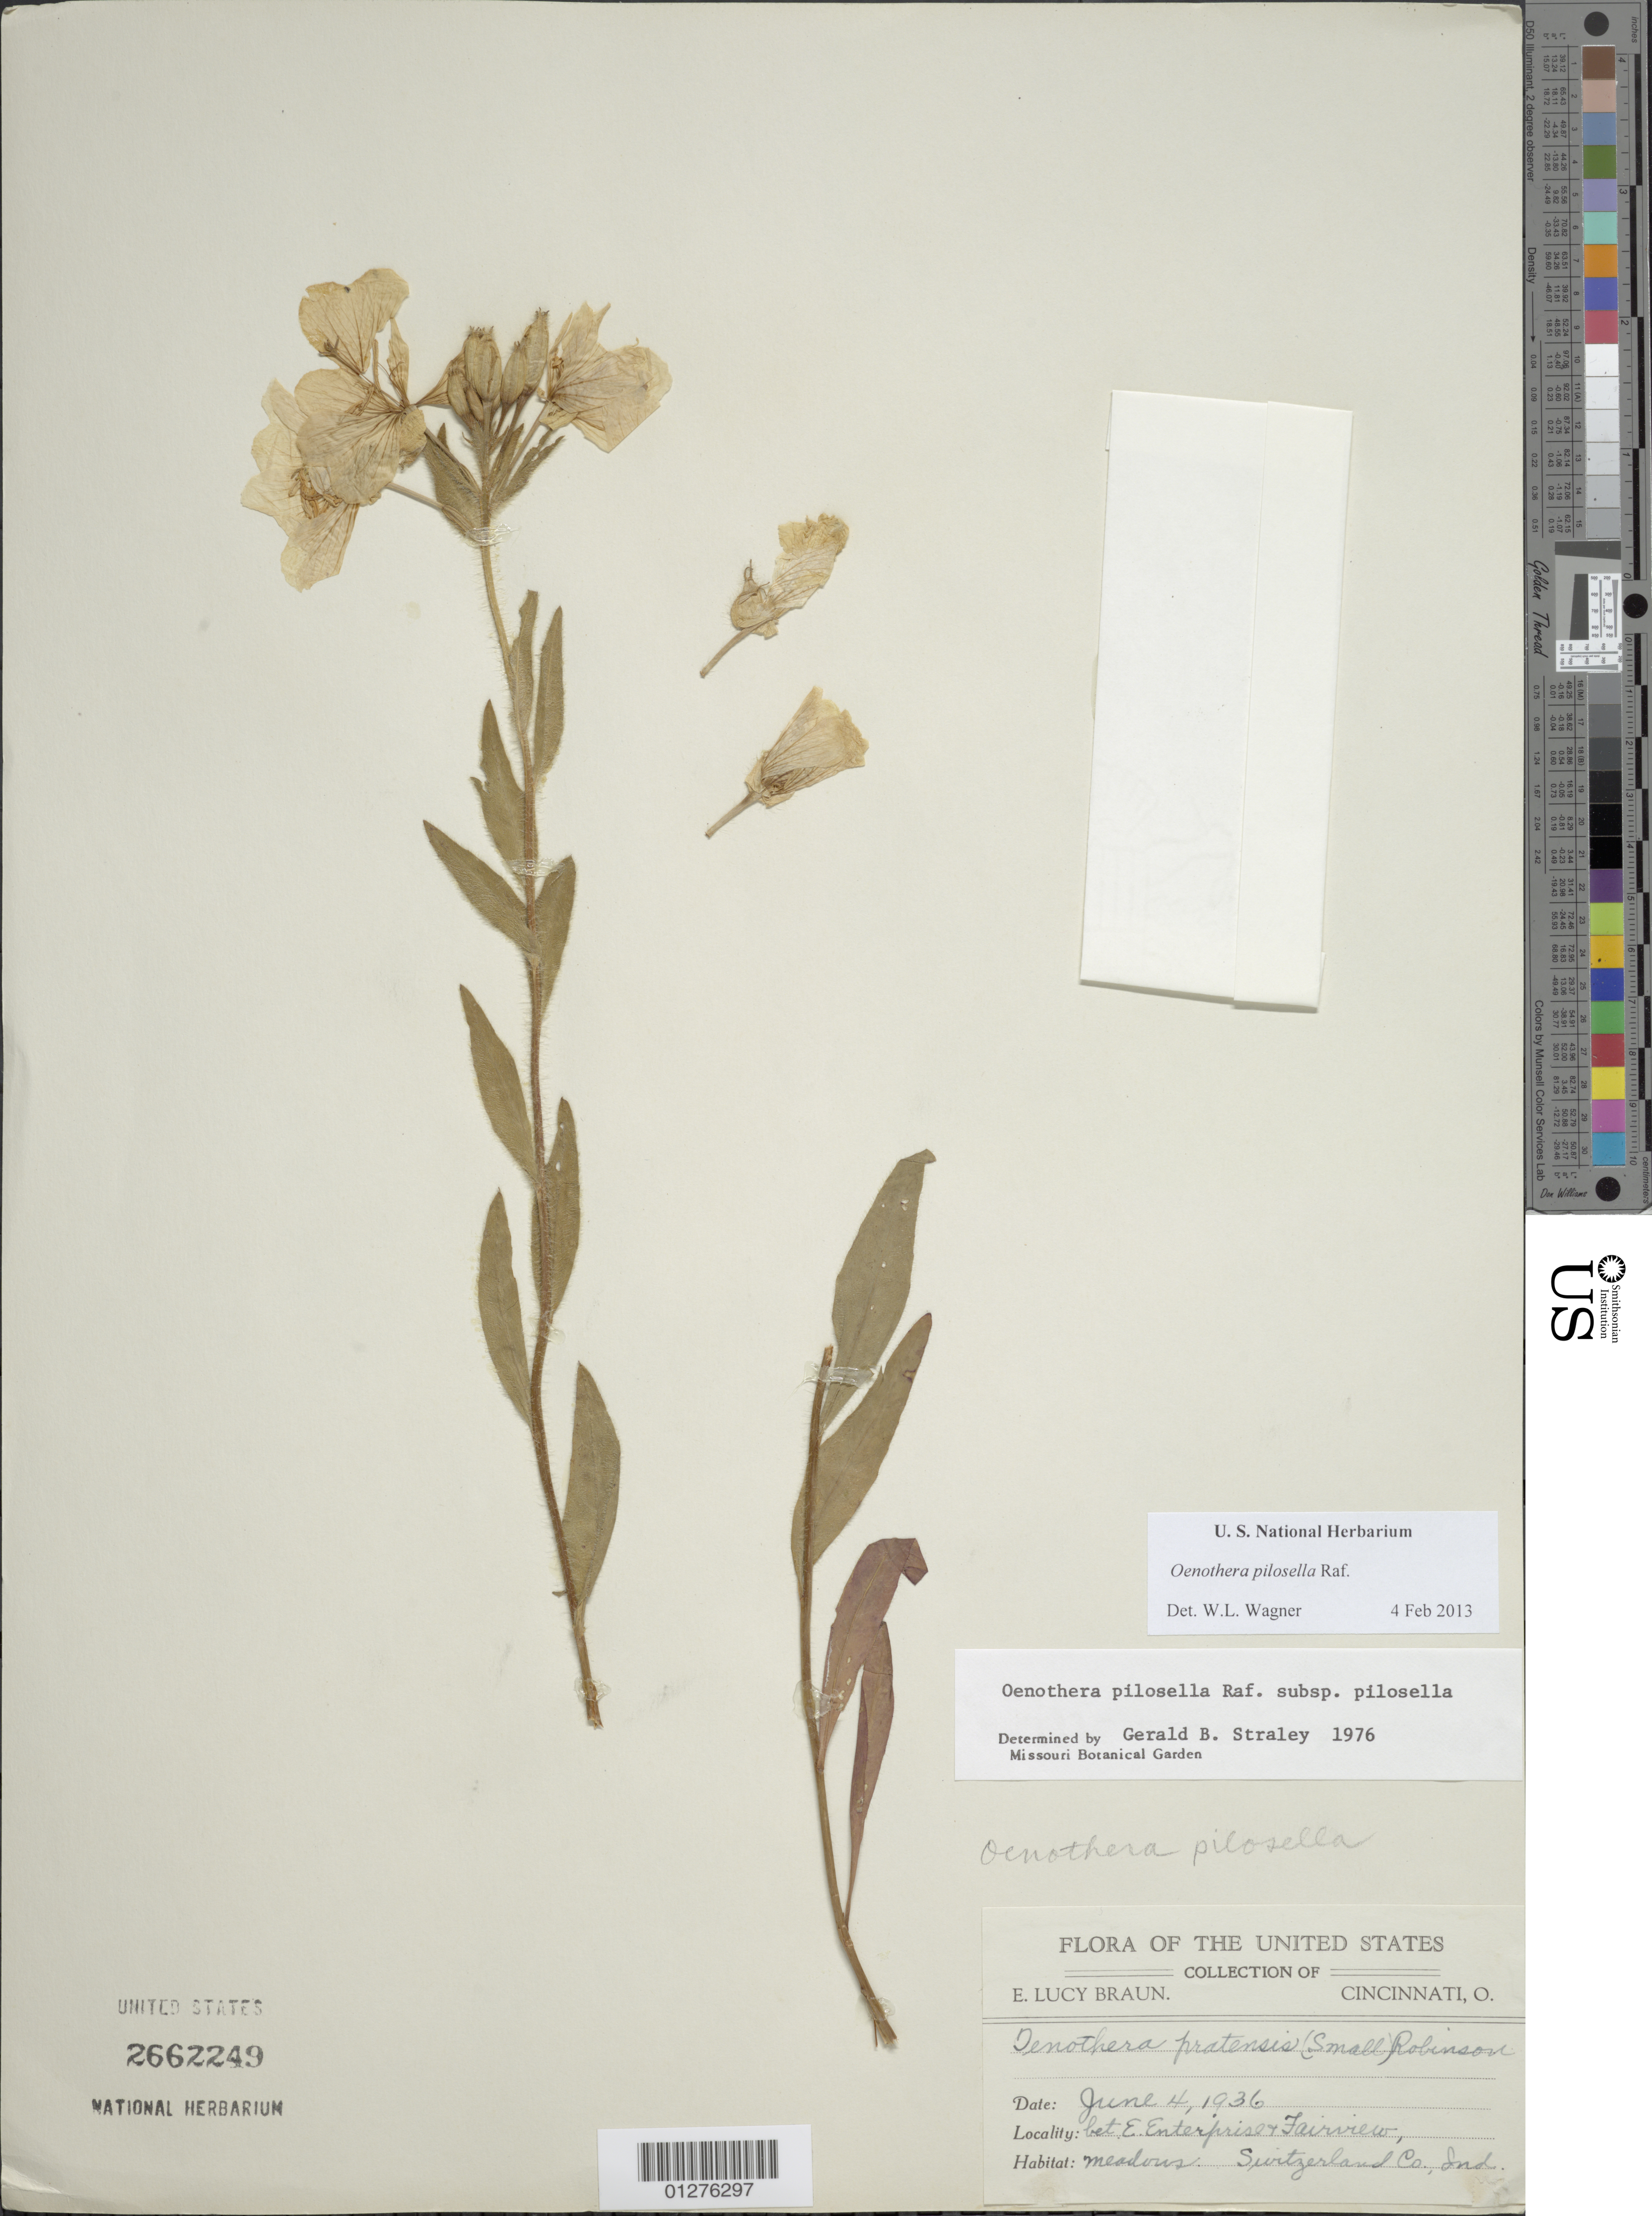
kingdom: Plantae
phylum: Tracheophyta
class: Magnoliopsida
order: Myrtales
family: Onagraceae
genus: Oenothera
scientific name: Oenothera pilosella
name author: Raf.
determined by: Wagner, W. L., (BOT), Smithsonian Institution - National Museum of Natural History (UNITED STATES)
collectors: E. L. Braun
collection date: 1936-06-04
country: United States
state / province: Indiana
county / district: Switzerland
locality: Between Enterprise and Fairview.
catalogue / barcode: US 2662249